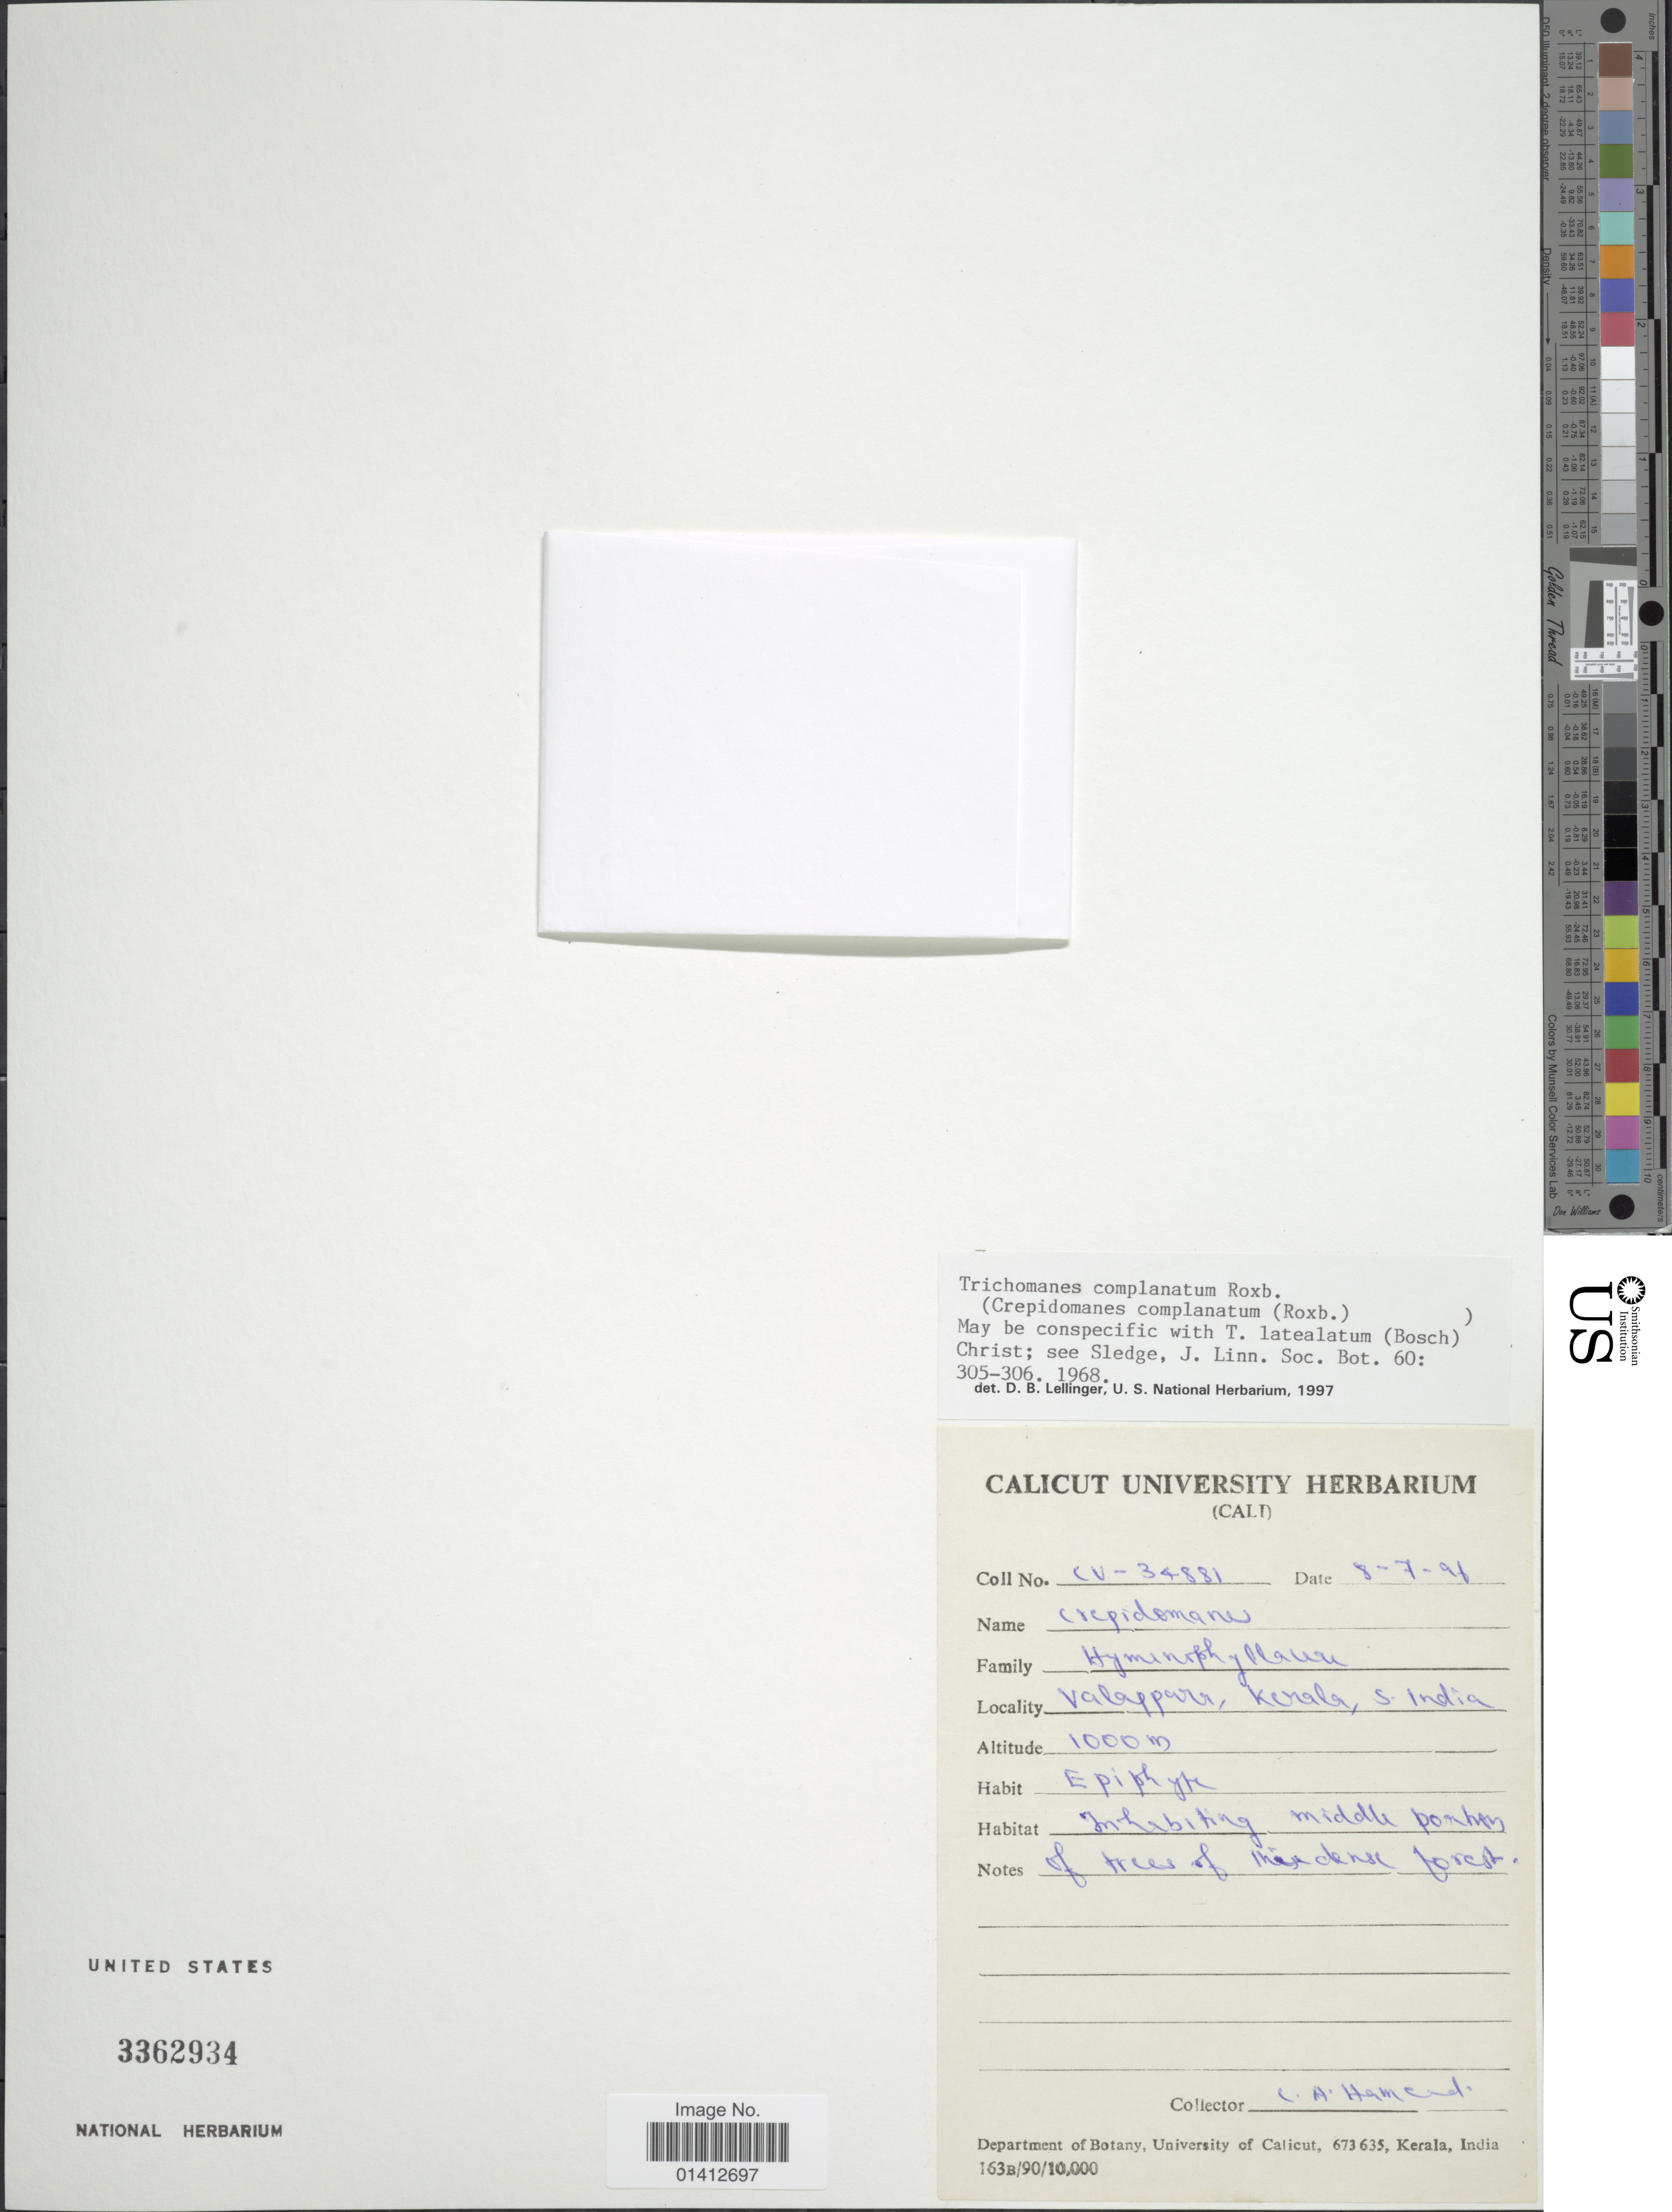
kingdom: Plantae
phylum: Tracheophyta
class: Polypodiopsida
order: Hymenophyllales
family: Hymenophyllaceae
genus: Crepidomanes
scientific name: Crepidomanes campanulatum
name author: (Roxb.) Panigrahi & Singh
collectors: C. Hamud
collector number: Cv-34881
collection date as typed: Transcribed d/m/y: 8/7/96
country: India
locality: Valappara, Kerala, S. India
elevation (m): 1000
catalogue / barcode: US 3362934